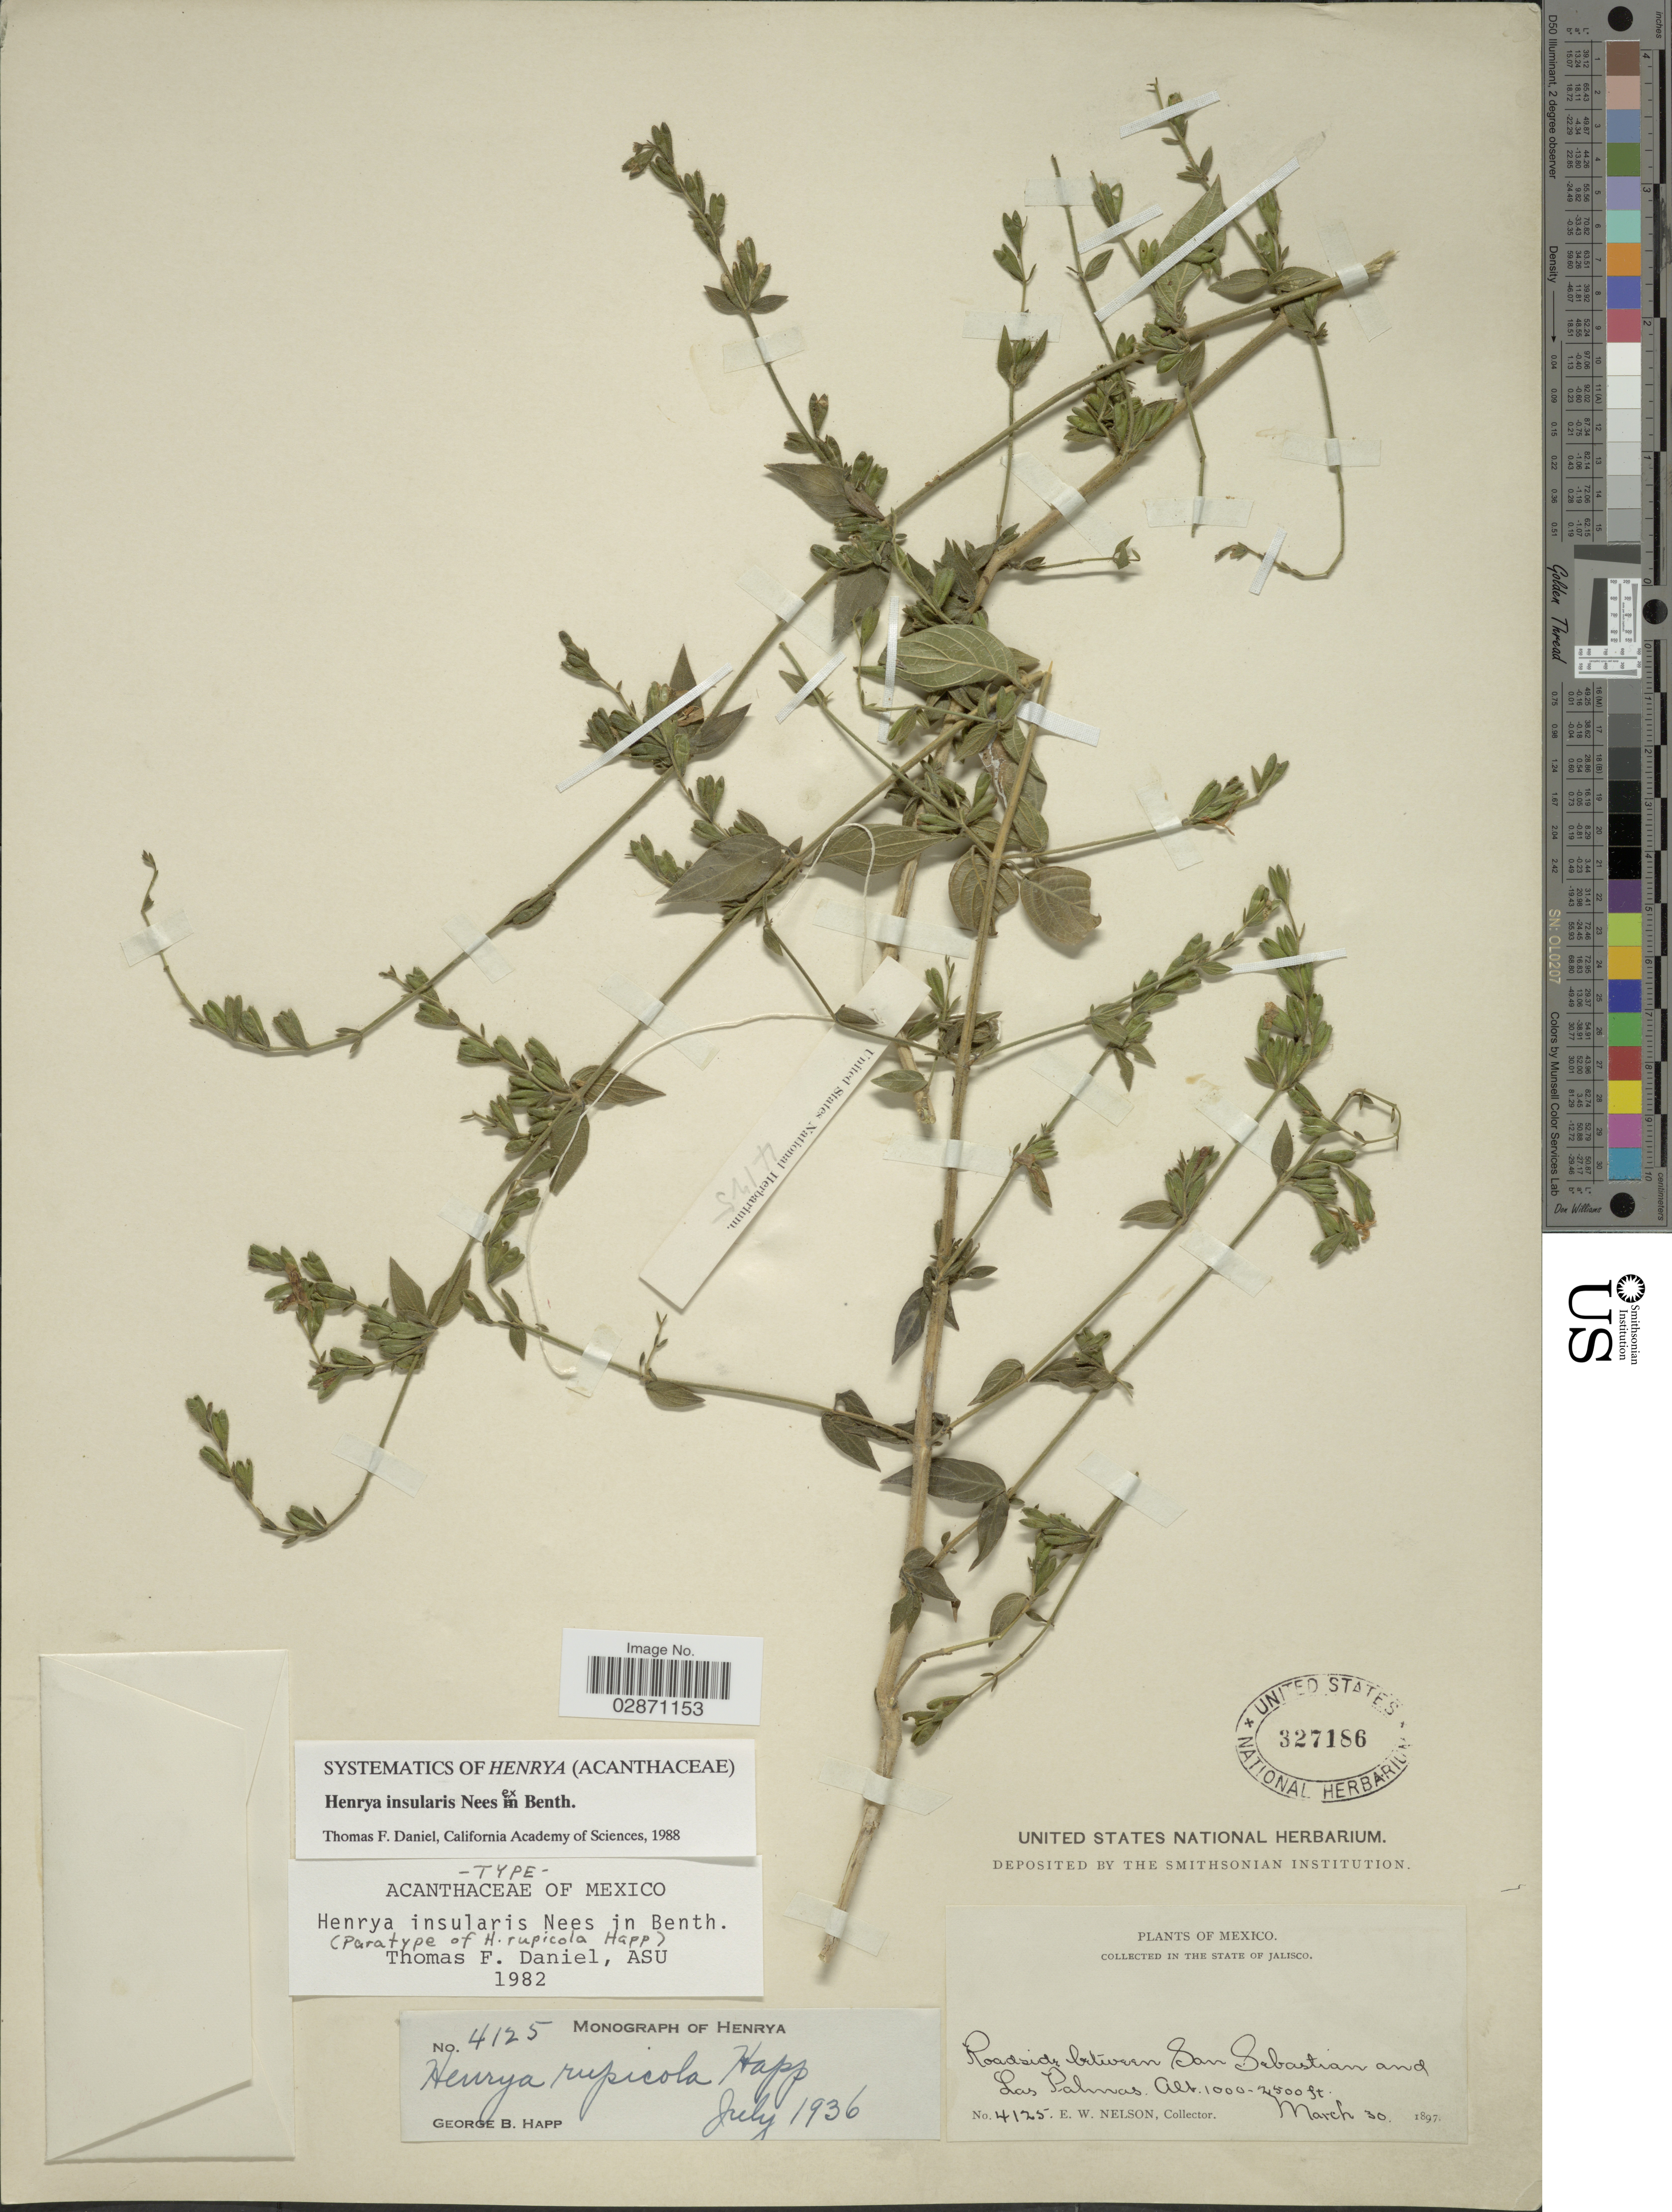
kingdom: Plantae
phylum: Tracheophyta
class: Magnoliopsida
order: Lamiales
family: Acanthaceae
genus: Henrya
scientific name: Henrya insularis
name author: Nees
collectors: E. W. Nelson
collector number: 4125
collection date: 1897-03-10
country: Mexico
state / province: Jalisco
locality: Roadside between San Sebastian and Las Palmas.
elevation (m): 305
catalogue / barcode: US 327186